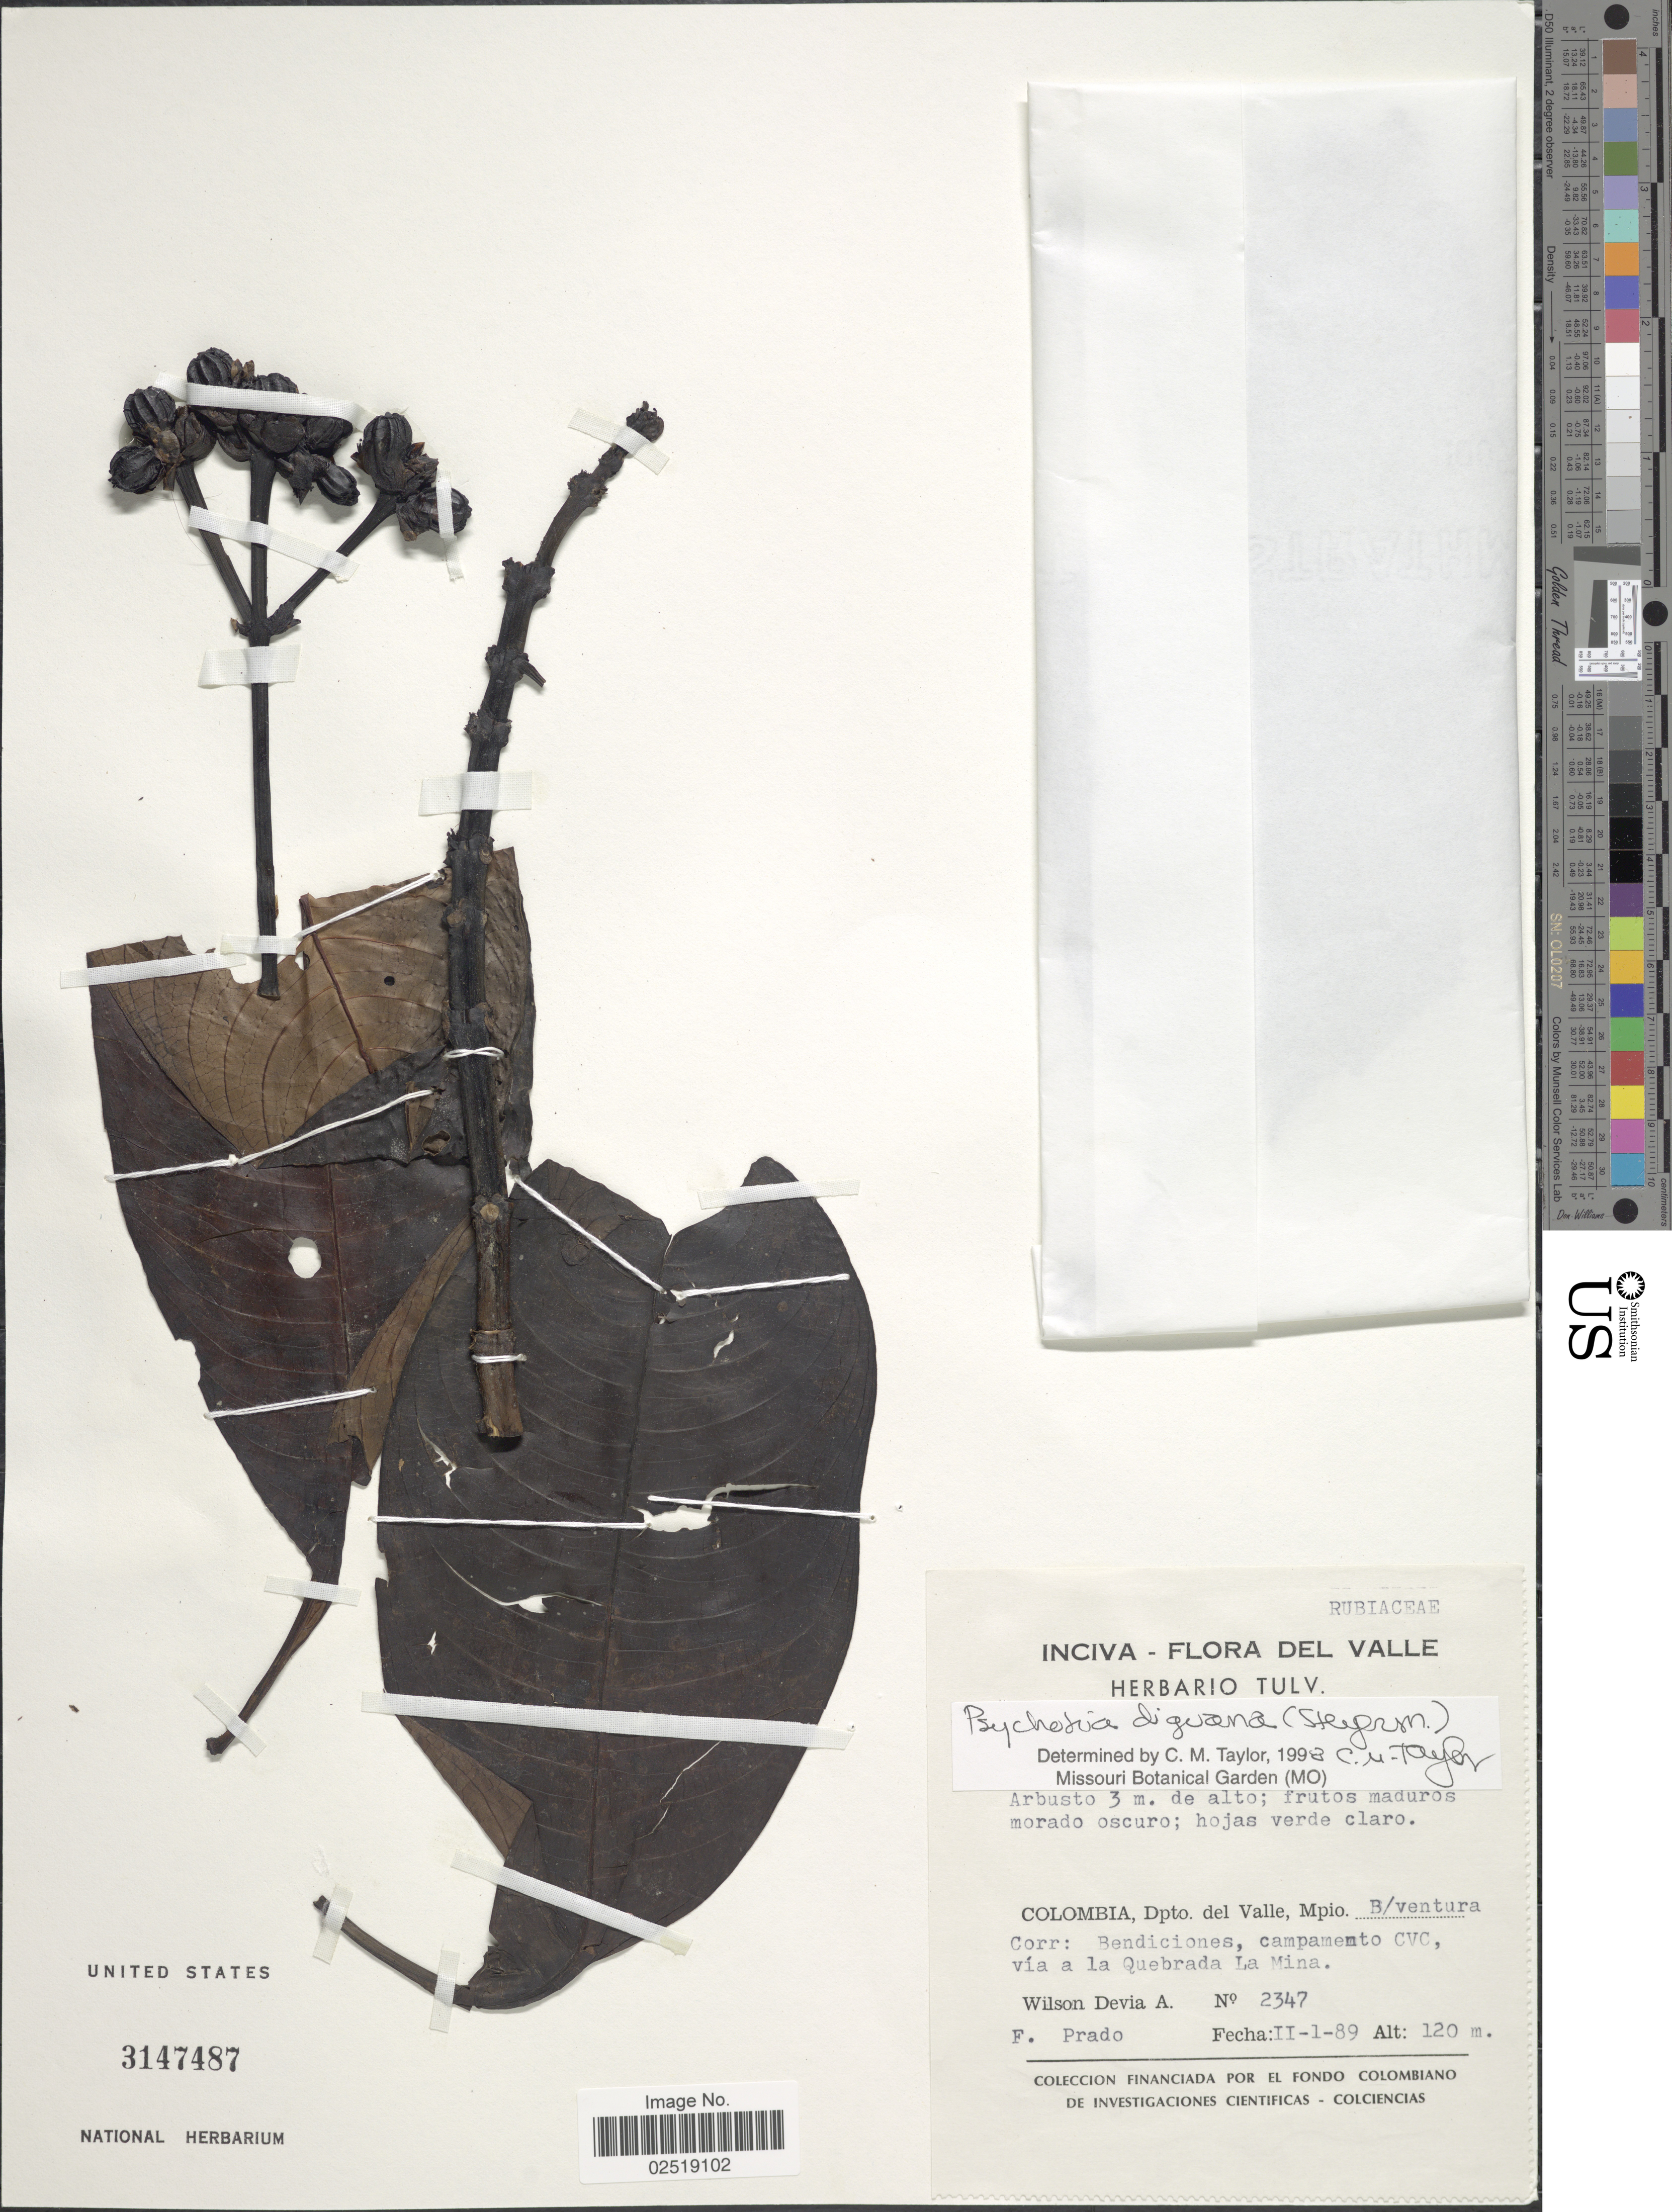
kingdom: Plantae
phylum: Tracheophyta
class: Magnoliopsida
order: Gentianales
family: Rubiaceae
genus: Psychotria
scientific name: Psychotria diguana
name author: (Standl. ex Steyerm.) C.M. Taylor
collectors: W. Devia A. & F. Prado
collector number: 2347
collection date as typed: Transcribed d/m/y: 1/2/89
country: Colombia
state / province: Valle del Cauca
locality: Dpto. del Valle, Mpio. B/ventura Corr: Bendiciones, campamento CVC, via a la Quebrada La Mina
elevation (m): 120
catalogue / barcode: US 3147487